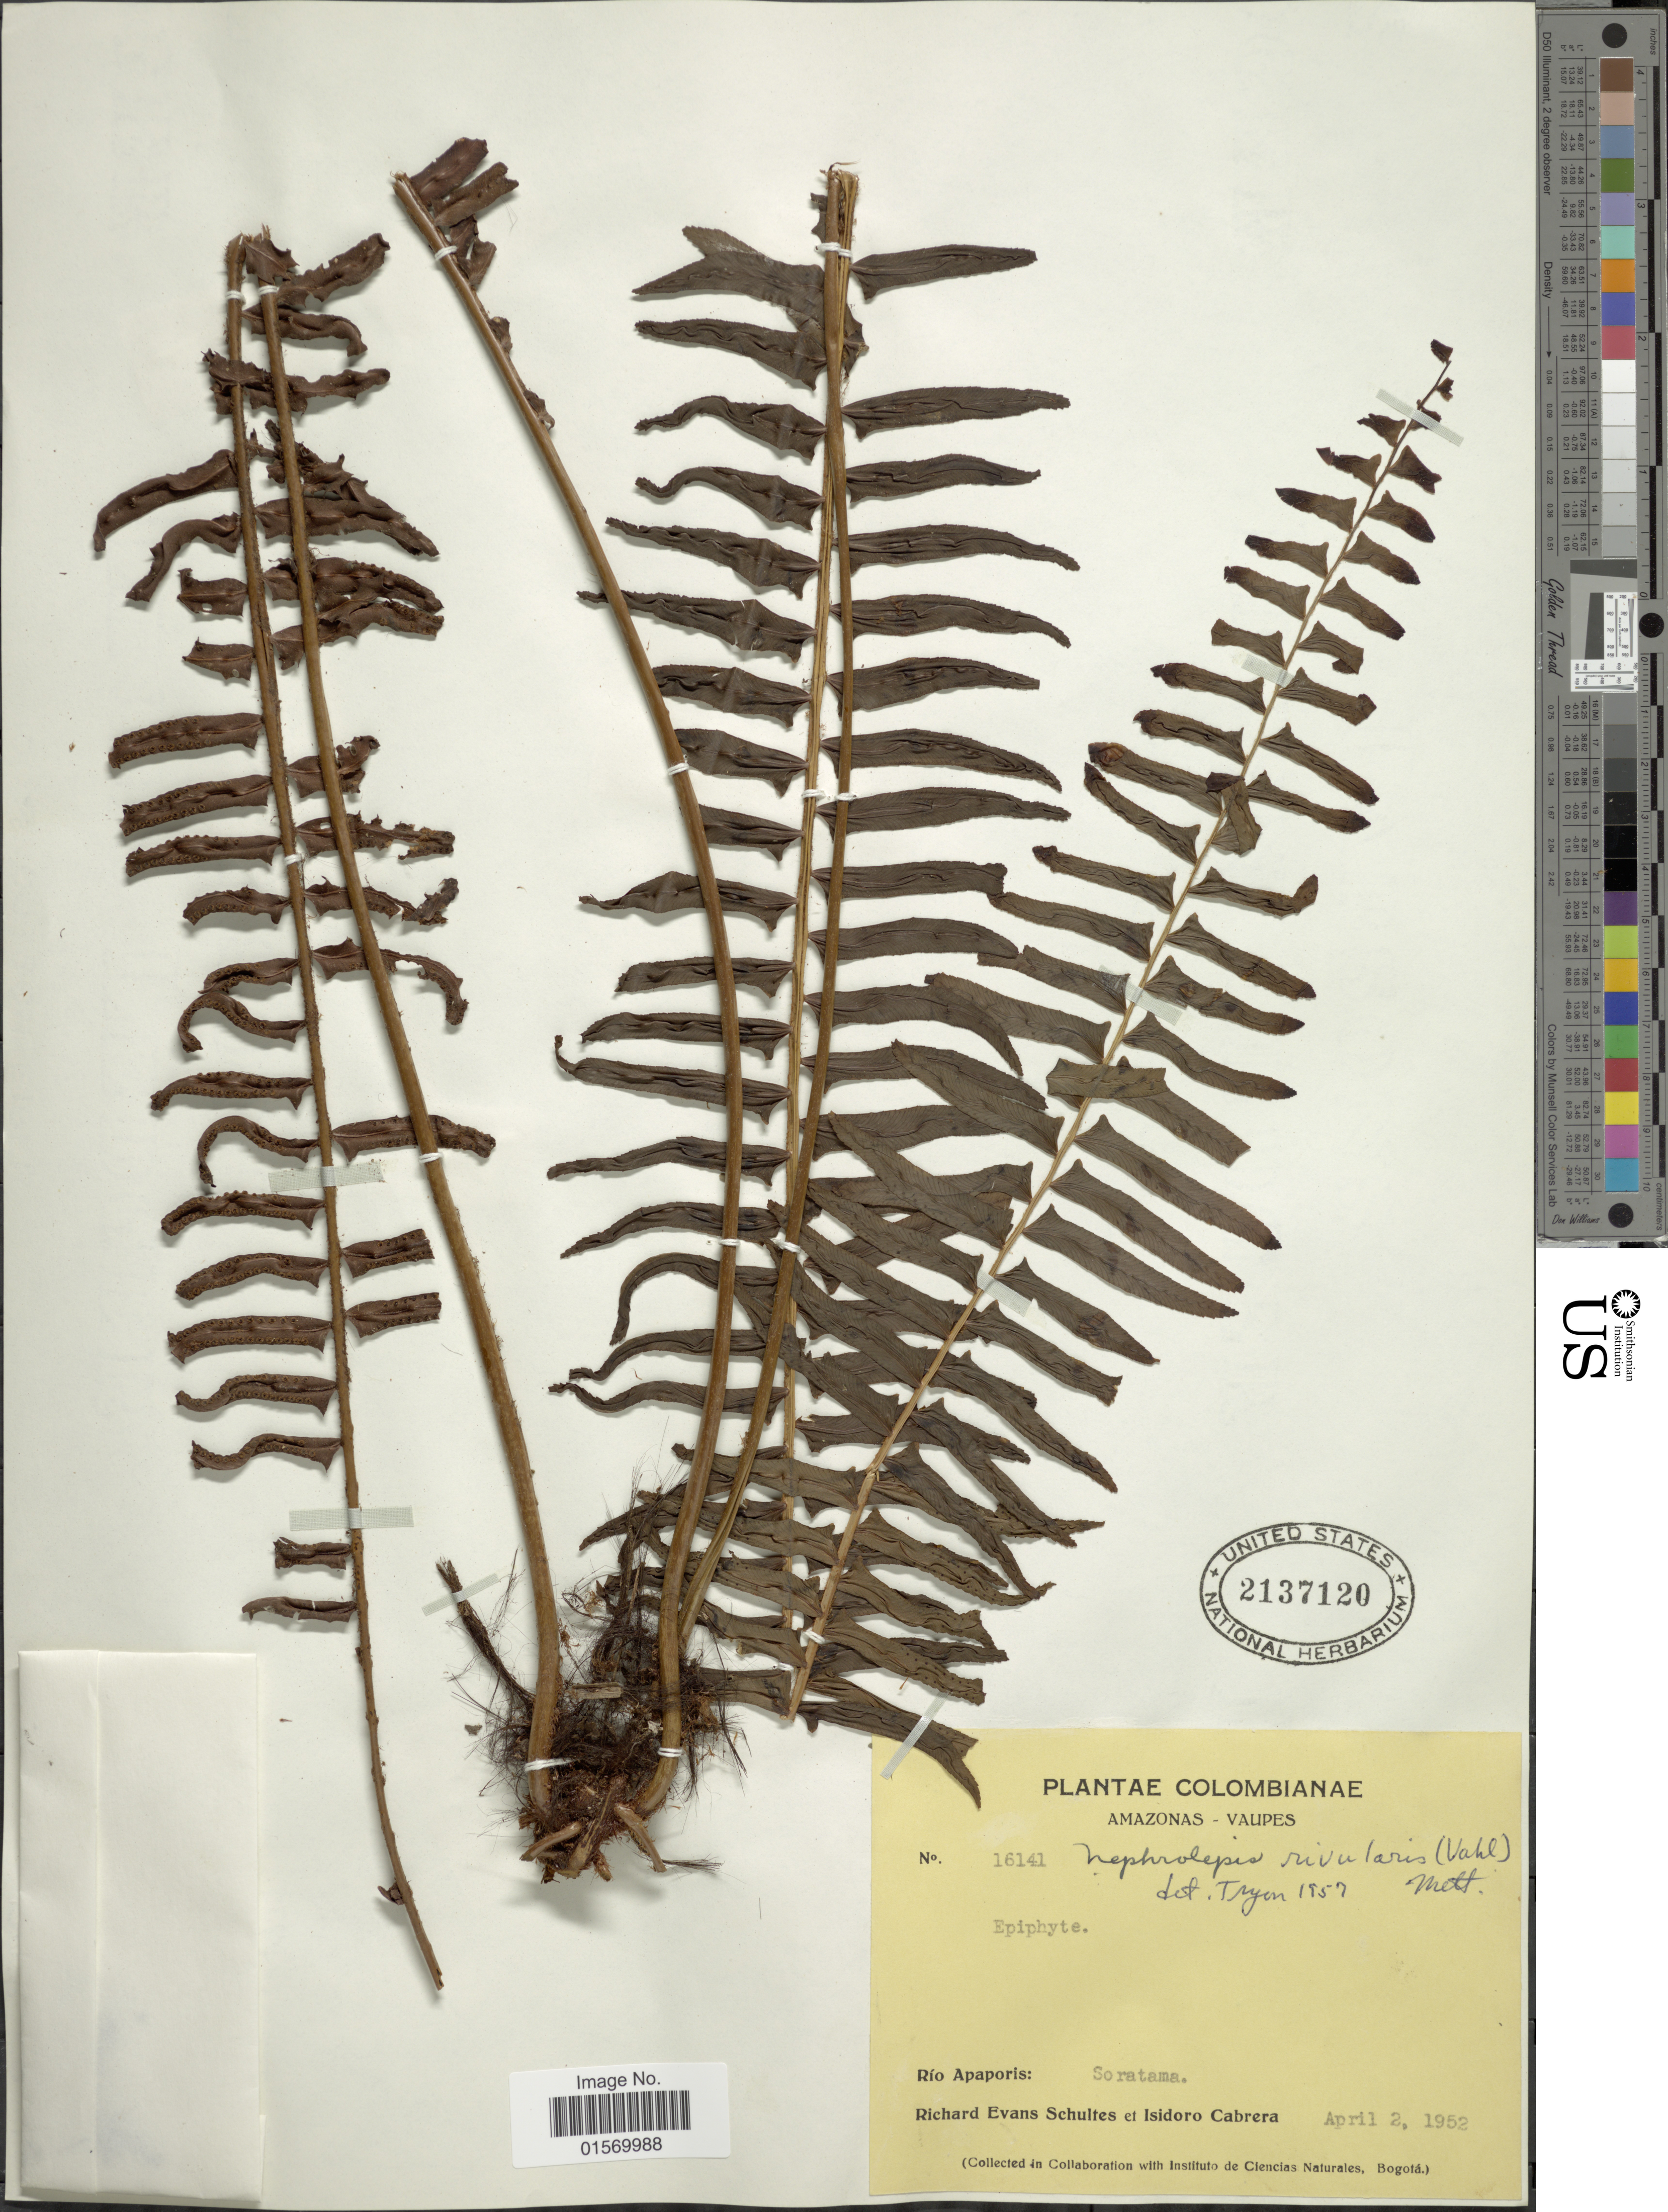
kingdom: Plantae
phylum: Tracheophyta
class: Polypodiopsida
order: Polypodiales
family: Nephrolepidaceae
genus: Nephrolepis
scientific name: Nephrolepis rivularis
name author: (Vahl) Mett. ex Krug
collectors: R. E. Schultes & I. Cabrera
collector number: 16141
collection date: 1952-04-02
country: Colombia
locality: Amazones - Vaupes. Río Apaporis. Soratama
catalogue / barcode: US 2137120